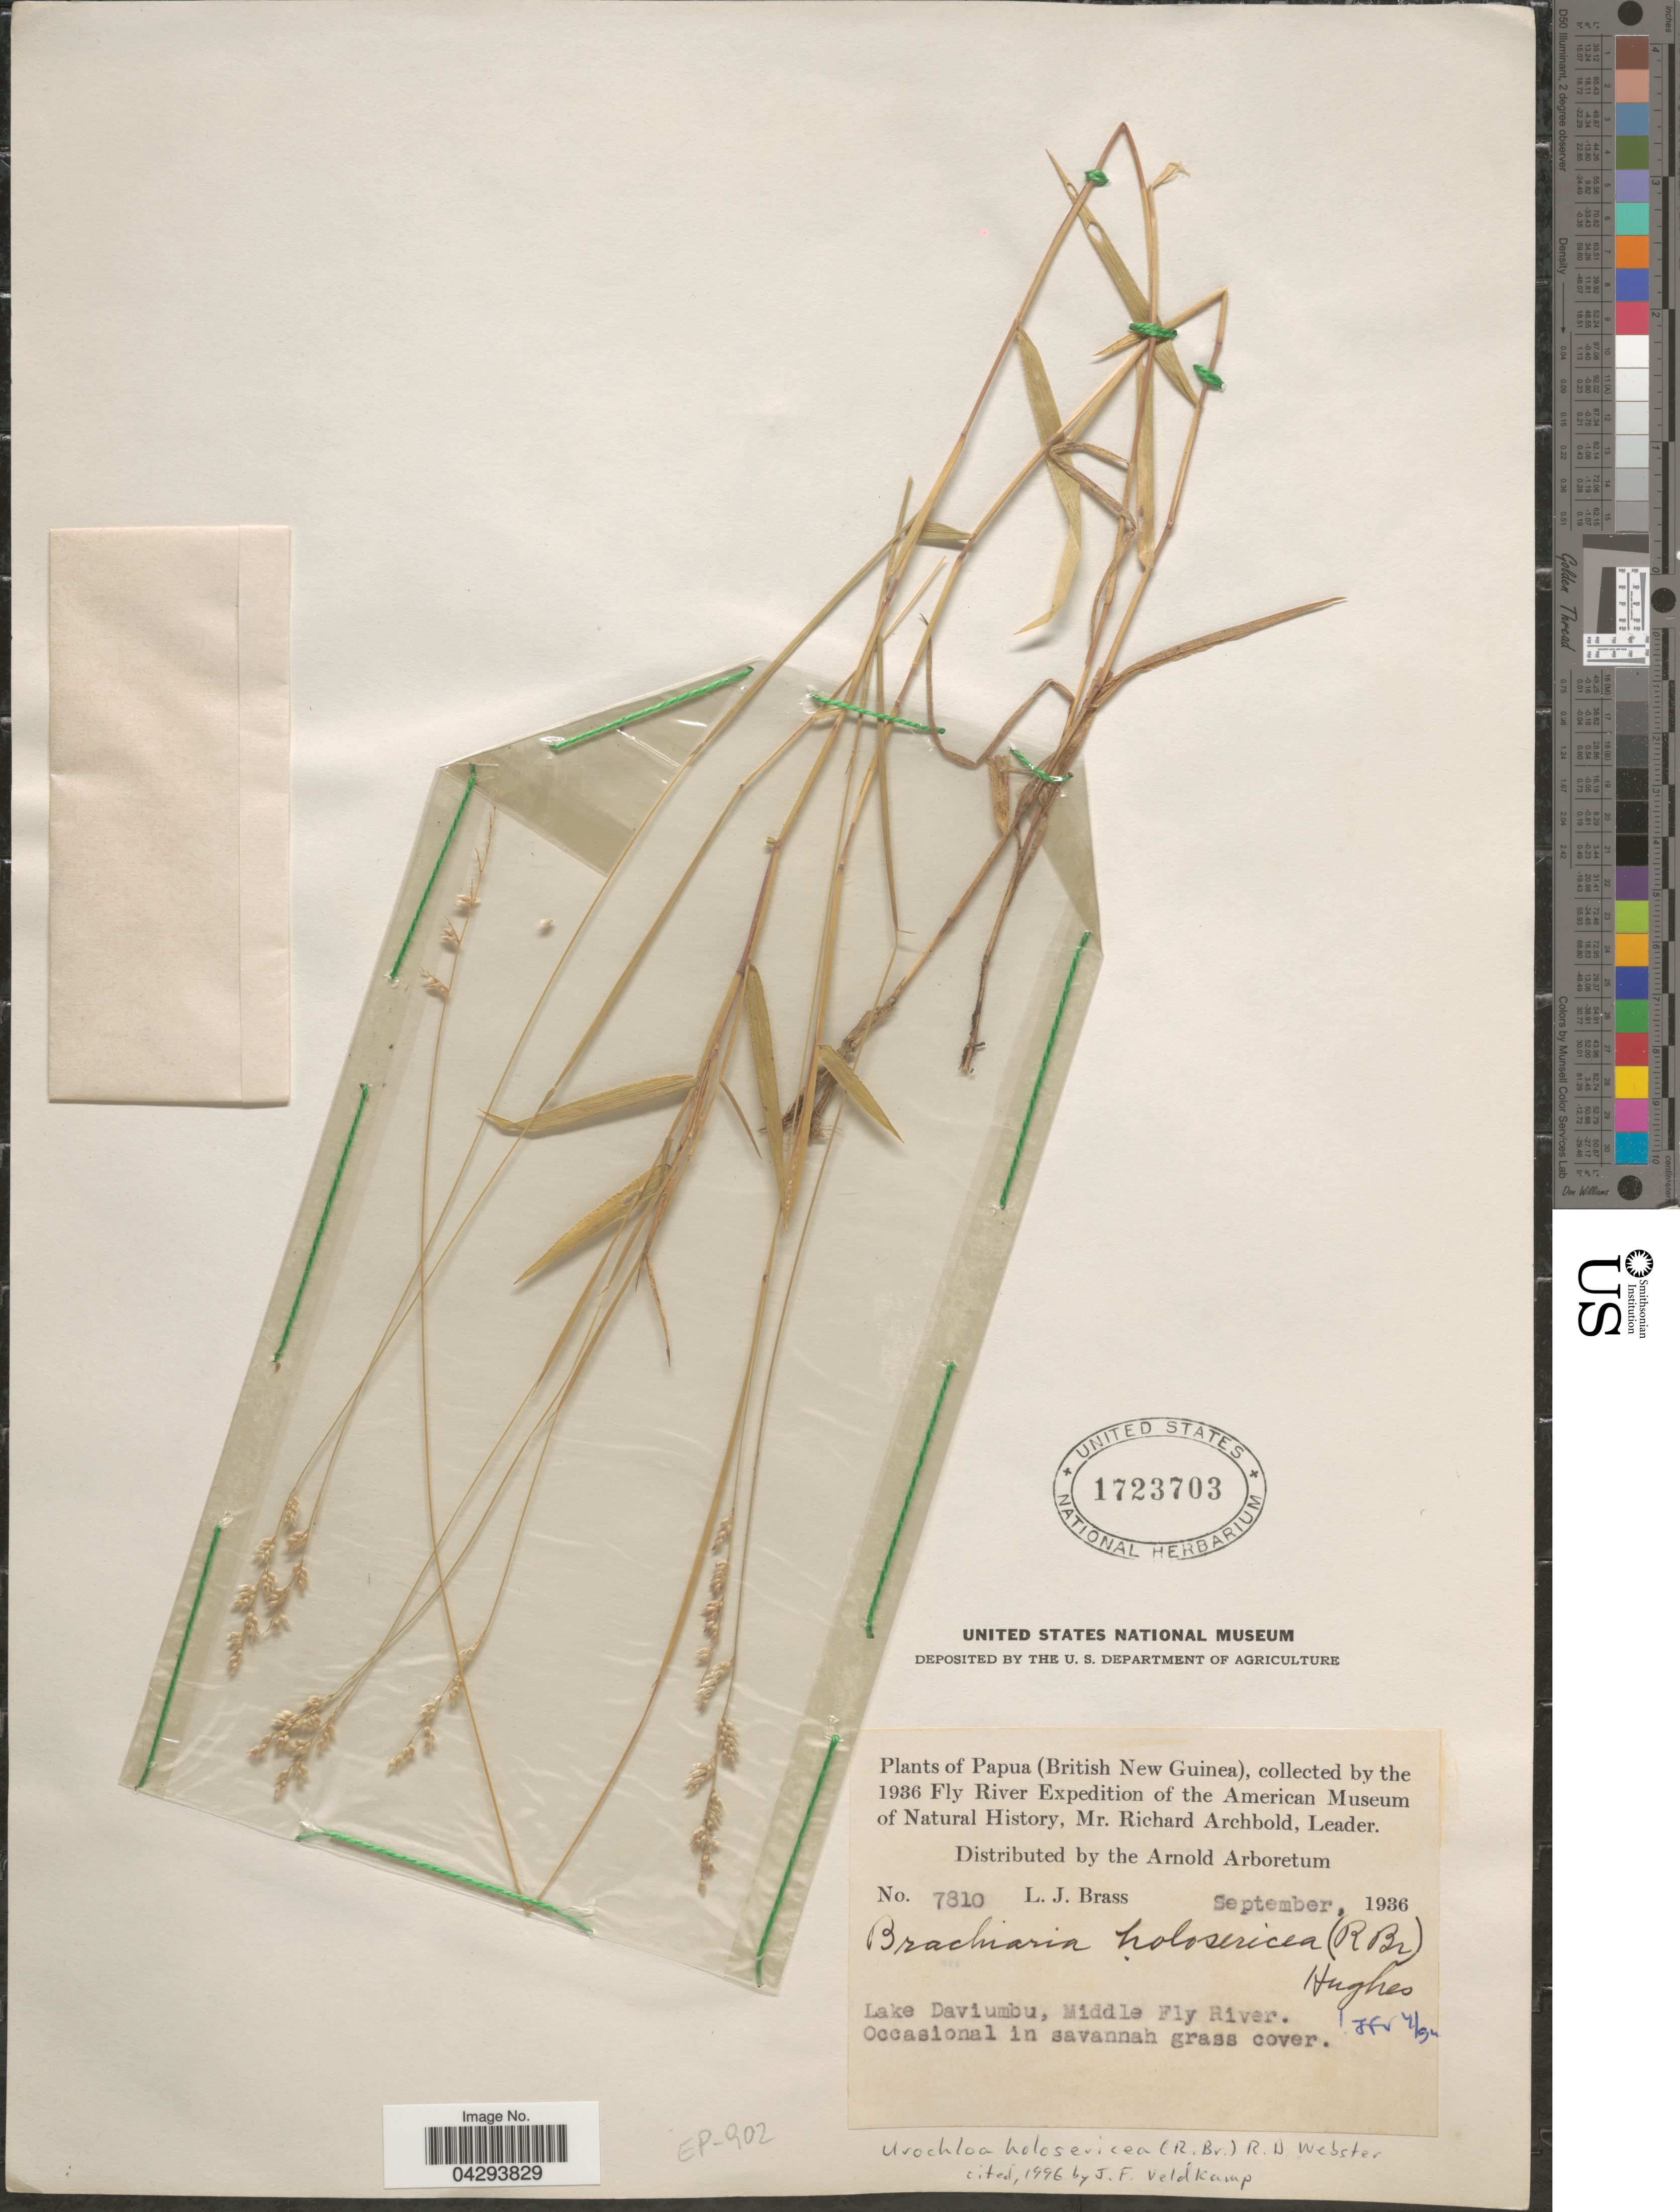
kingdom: Plantae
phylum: Tracheophyta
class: Liliopsida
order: Poales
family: Poaceae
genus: Urochloa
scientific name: Urochloa holosericea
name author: (R. Br.) R.D. Webster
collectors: L. J. Brass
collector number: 7810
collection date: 1936-09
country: Papua New Guinea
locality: Papua (British New Guinea). 1936 Fly River Expedition of the American Museum of Natural History. Lake Daviumbu, Middle Fly River.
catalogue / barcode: US 1723703